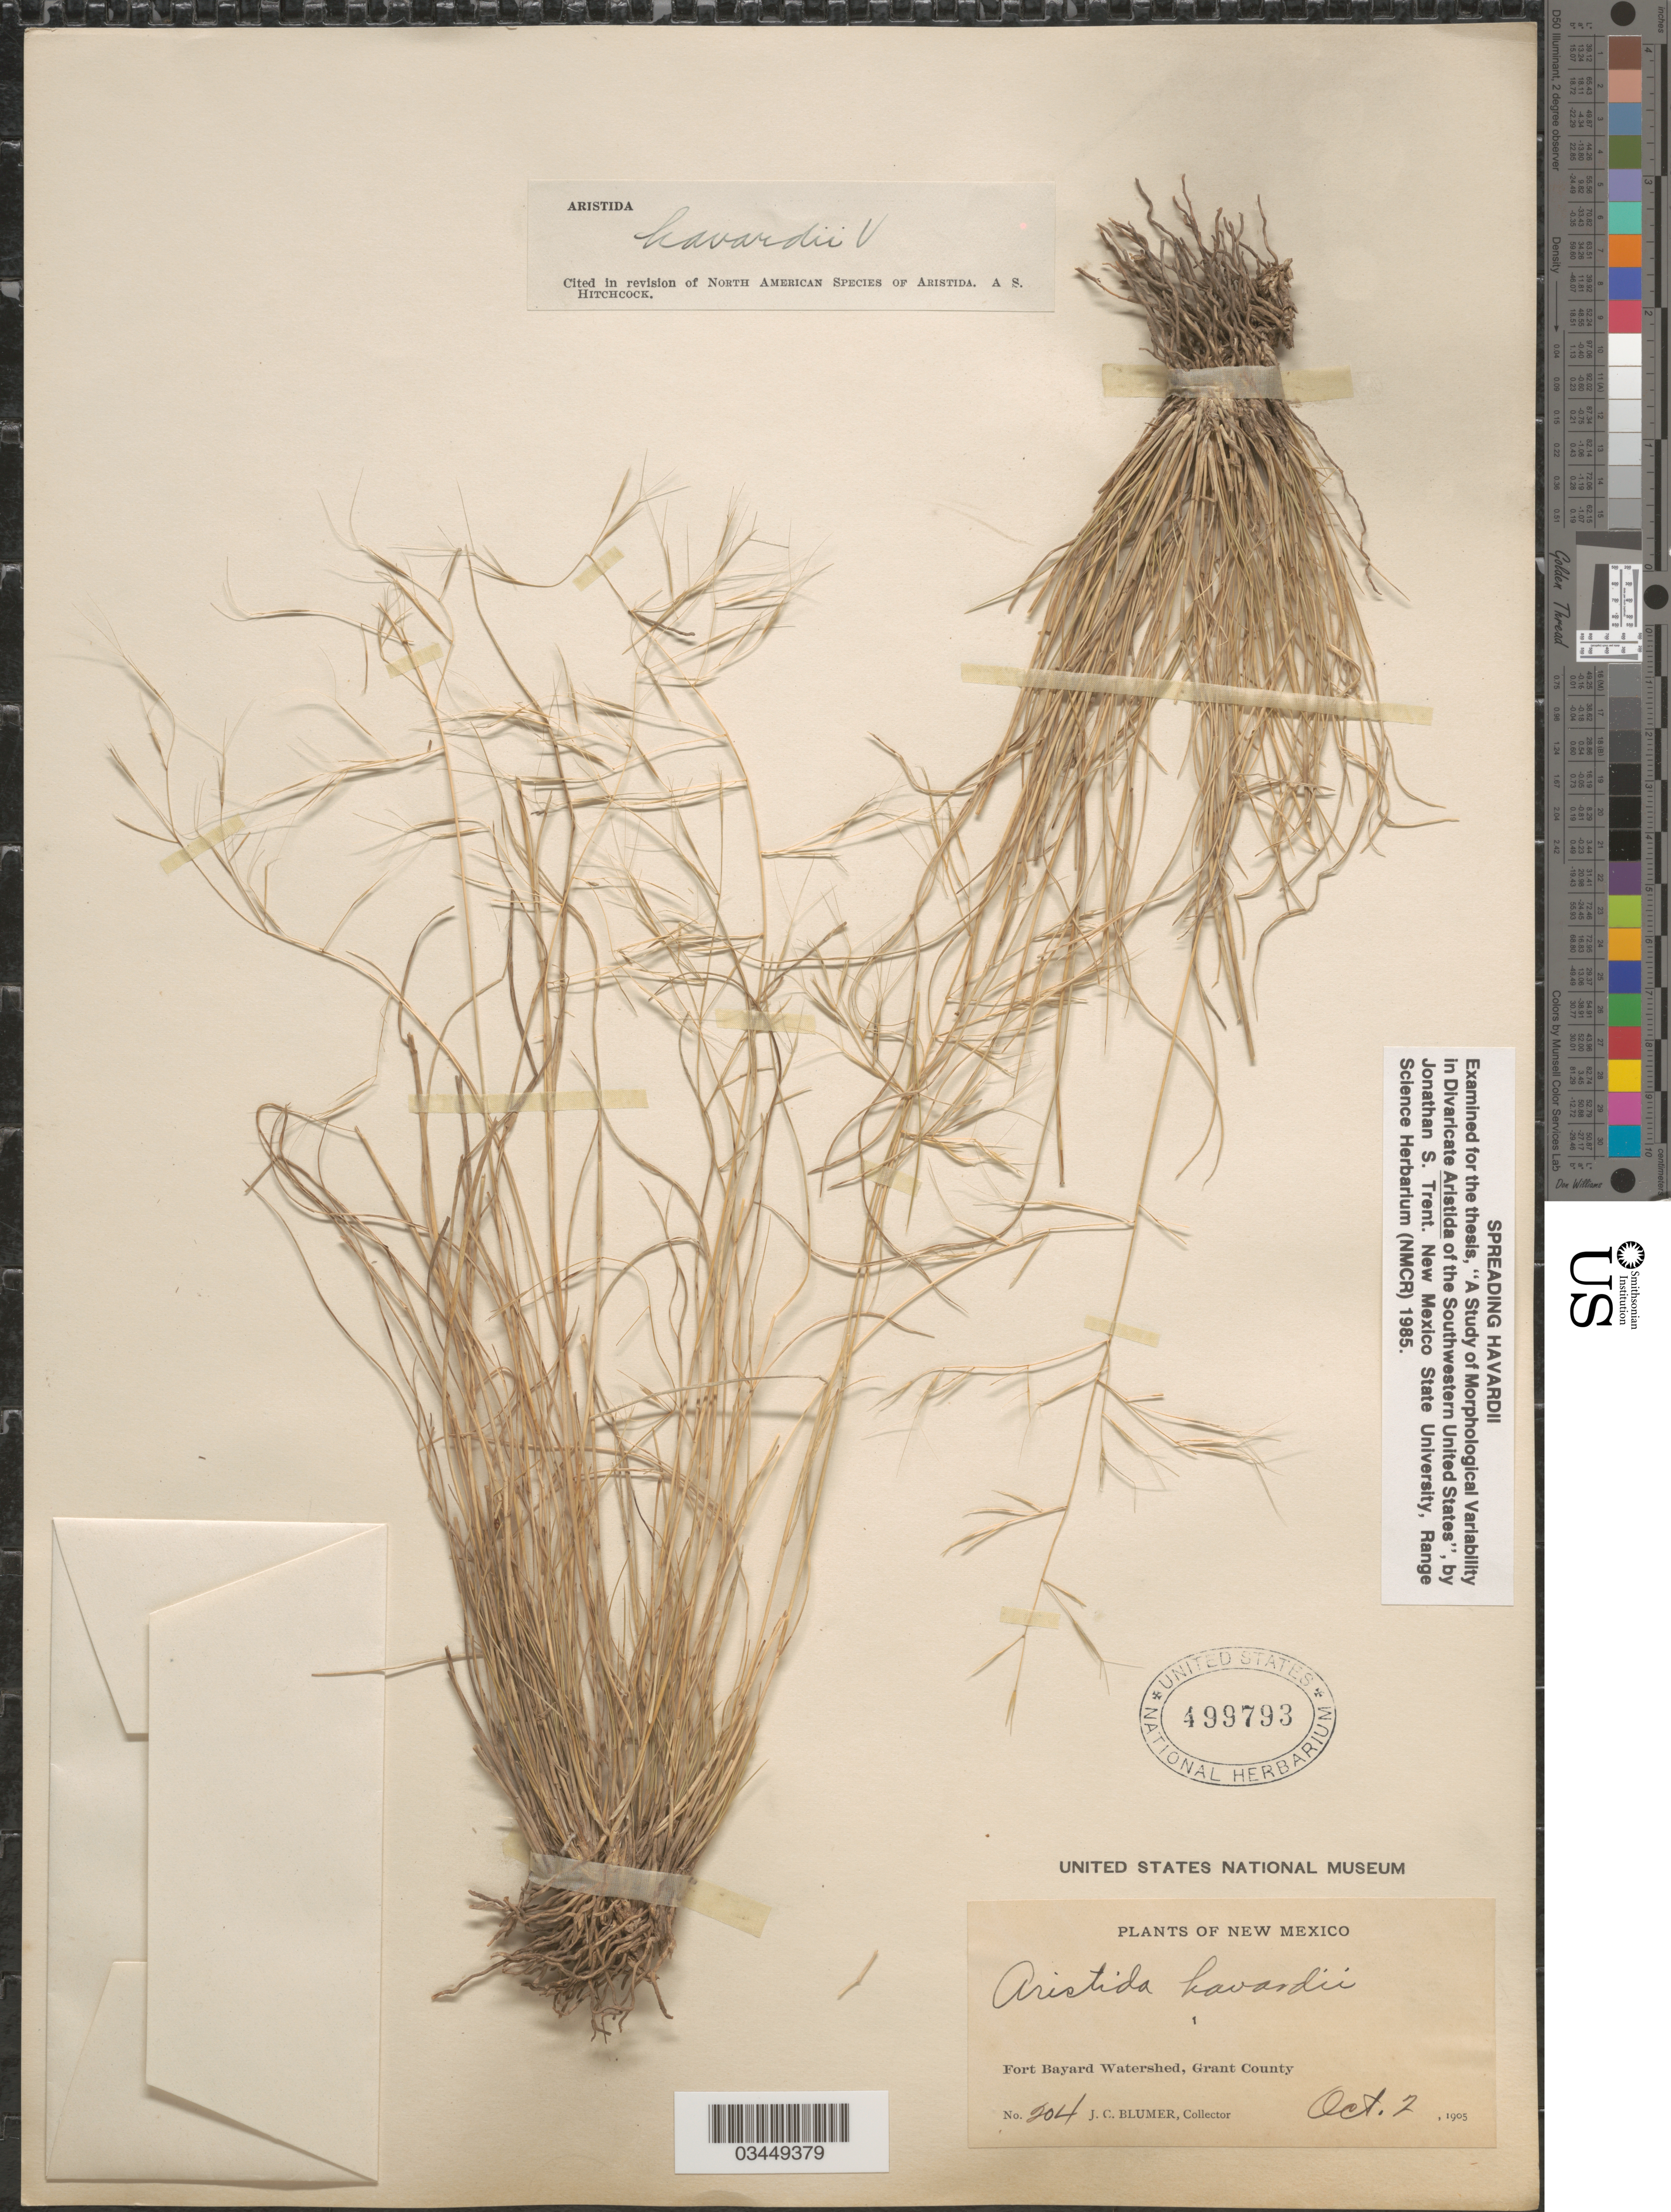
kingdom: Plantae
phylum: Tracheophyta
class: Liliopsida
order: Poales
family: Poaceae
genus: Aristida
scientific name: Aristida havardii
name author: Vasey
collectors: J. C. Blumer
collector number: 204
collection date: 1905-10-07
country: United States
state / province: New Mexico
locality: Fort Bayard Watershed, Grant County.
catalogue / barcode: US 499793